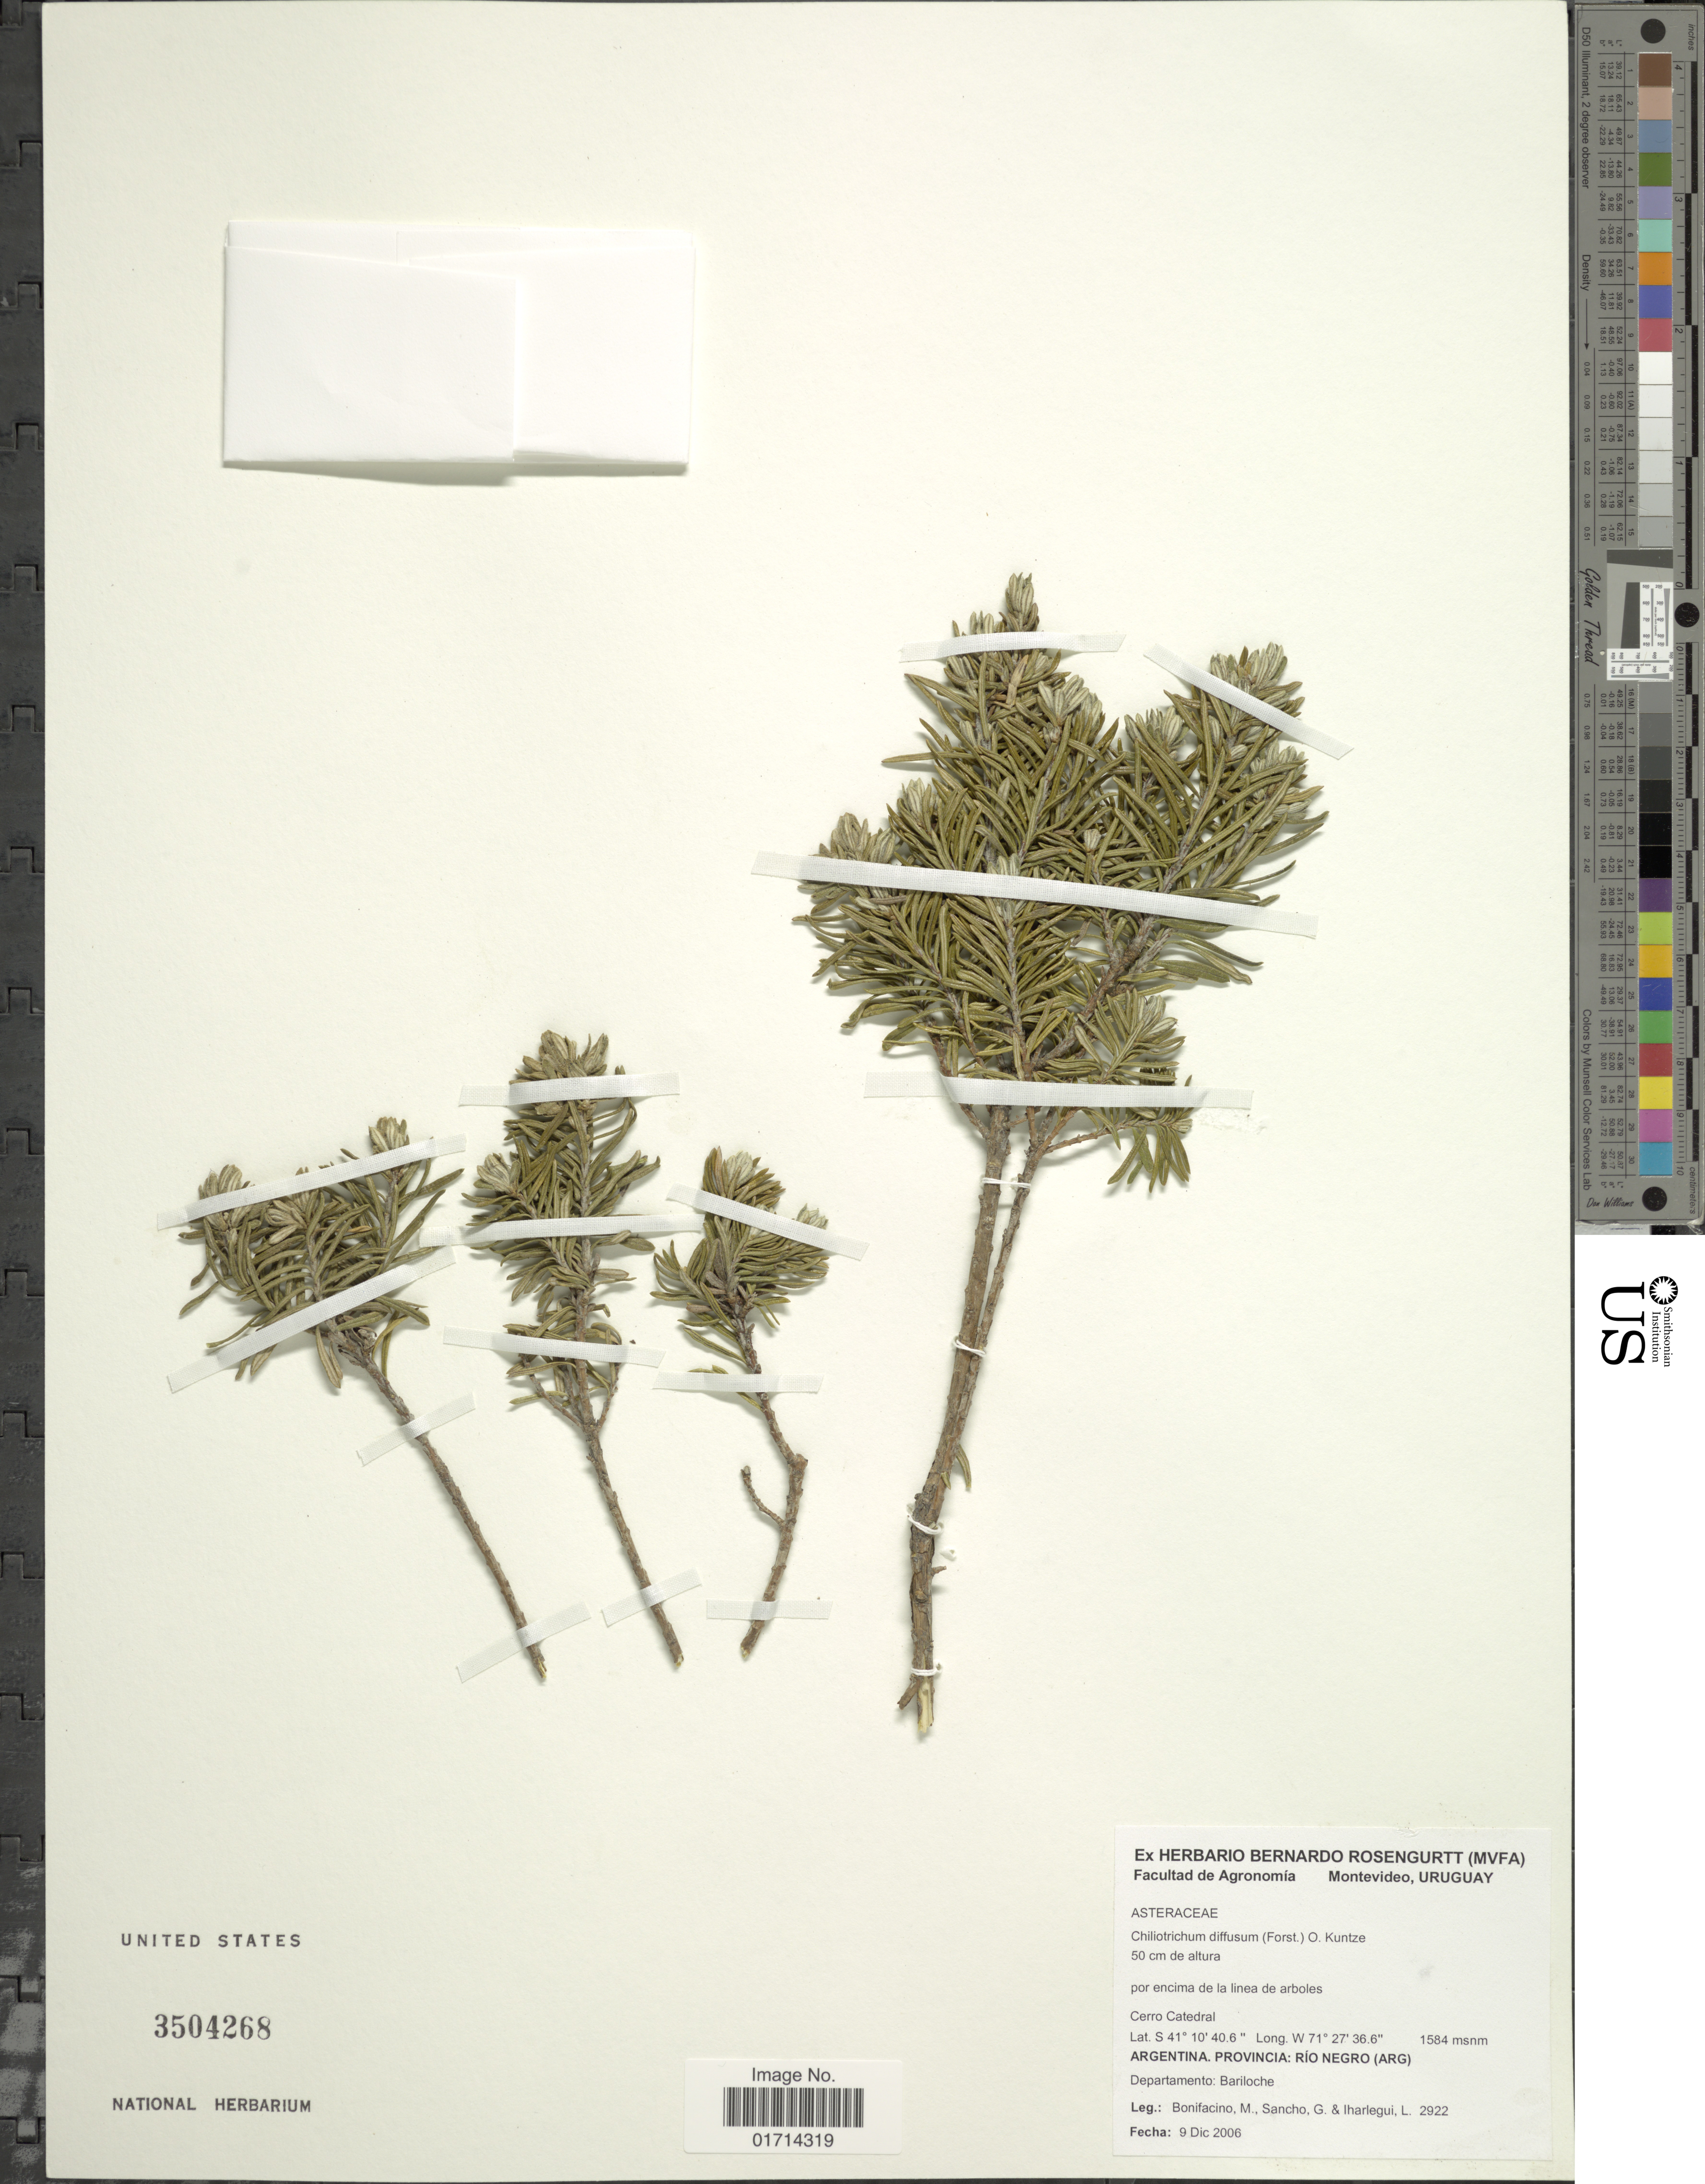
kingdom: Plantae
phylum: Tracheophyta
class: Magnoliopsida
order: Asterales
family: Asteraceae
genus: Chiliotrichum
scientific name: Chiliotrichum diffusum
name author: (G. Forst.) Kuntze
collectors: M. Bonifacino, M. L. Sancho & L. Iharlegui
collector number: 2922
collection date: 2006-12-09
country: Argentina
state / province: Rio Negro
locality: Cerro Catedral, Departamento: Bariloche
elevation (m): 1584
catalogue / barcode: US 3504268